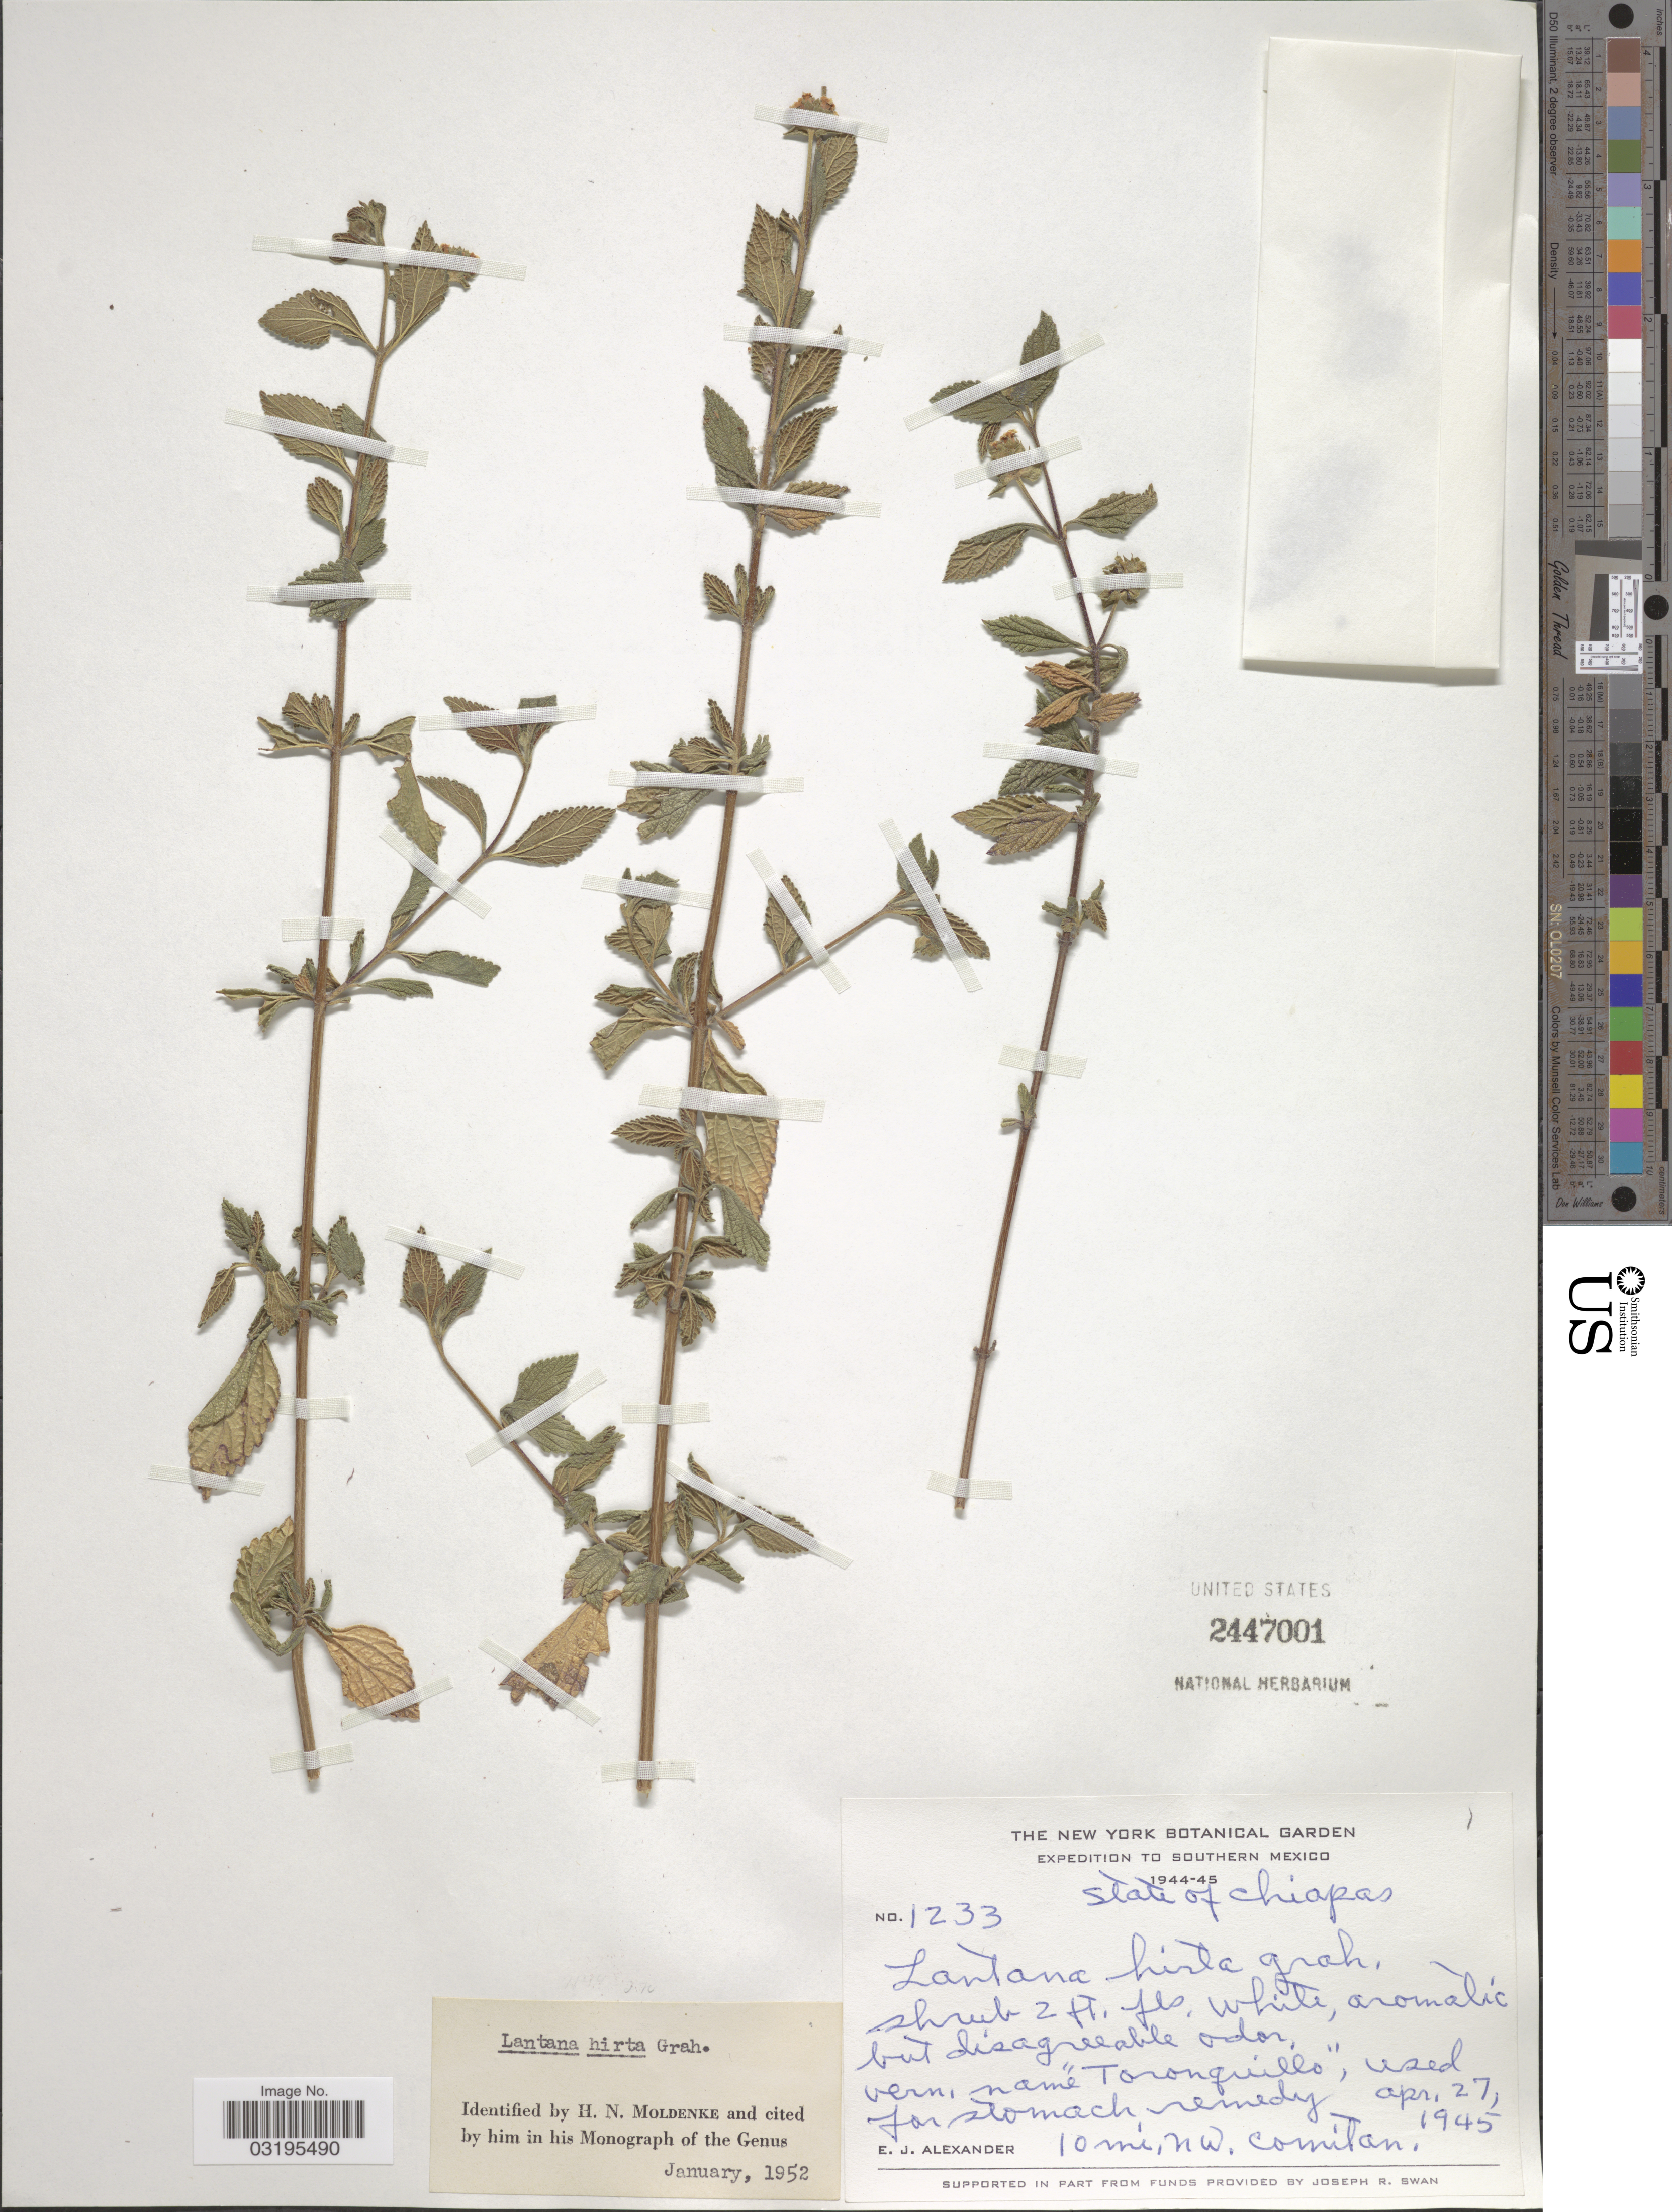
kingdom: Plantae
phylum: Tracheophyta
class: Magnoliopsida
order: Lamiales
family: Verbenaceae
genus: Lantana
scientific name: Lantana hirta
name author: Graham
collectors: E. J. Alexander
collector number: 1233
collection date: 1945-04-27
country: Mexico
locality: Southern Mexico. 10 mi. n.w. Comitan.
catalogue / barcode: US 2447001